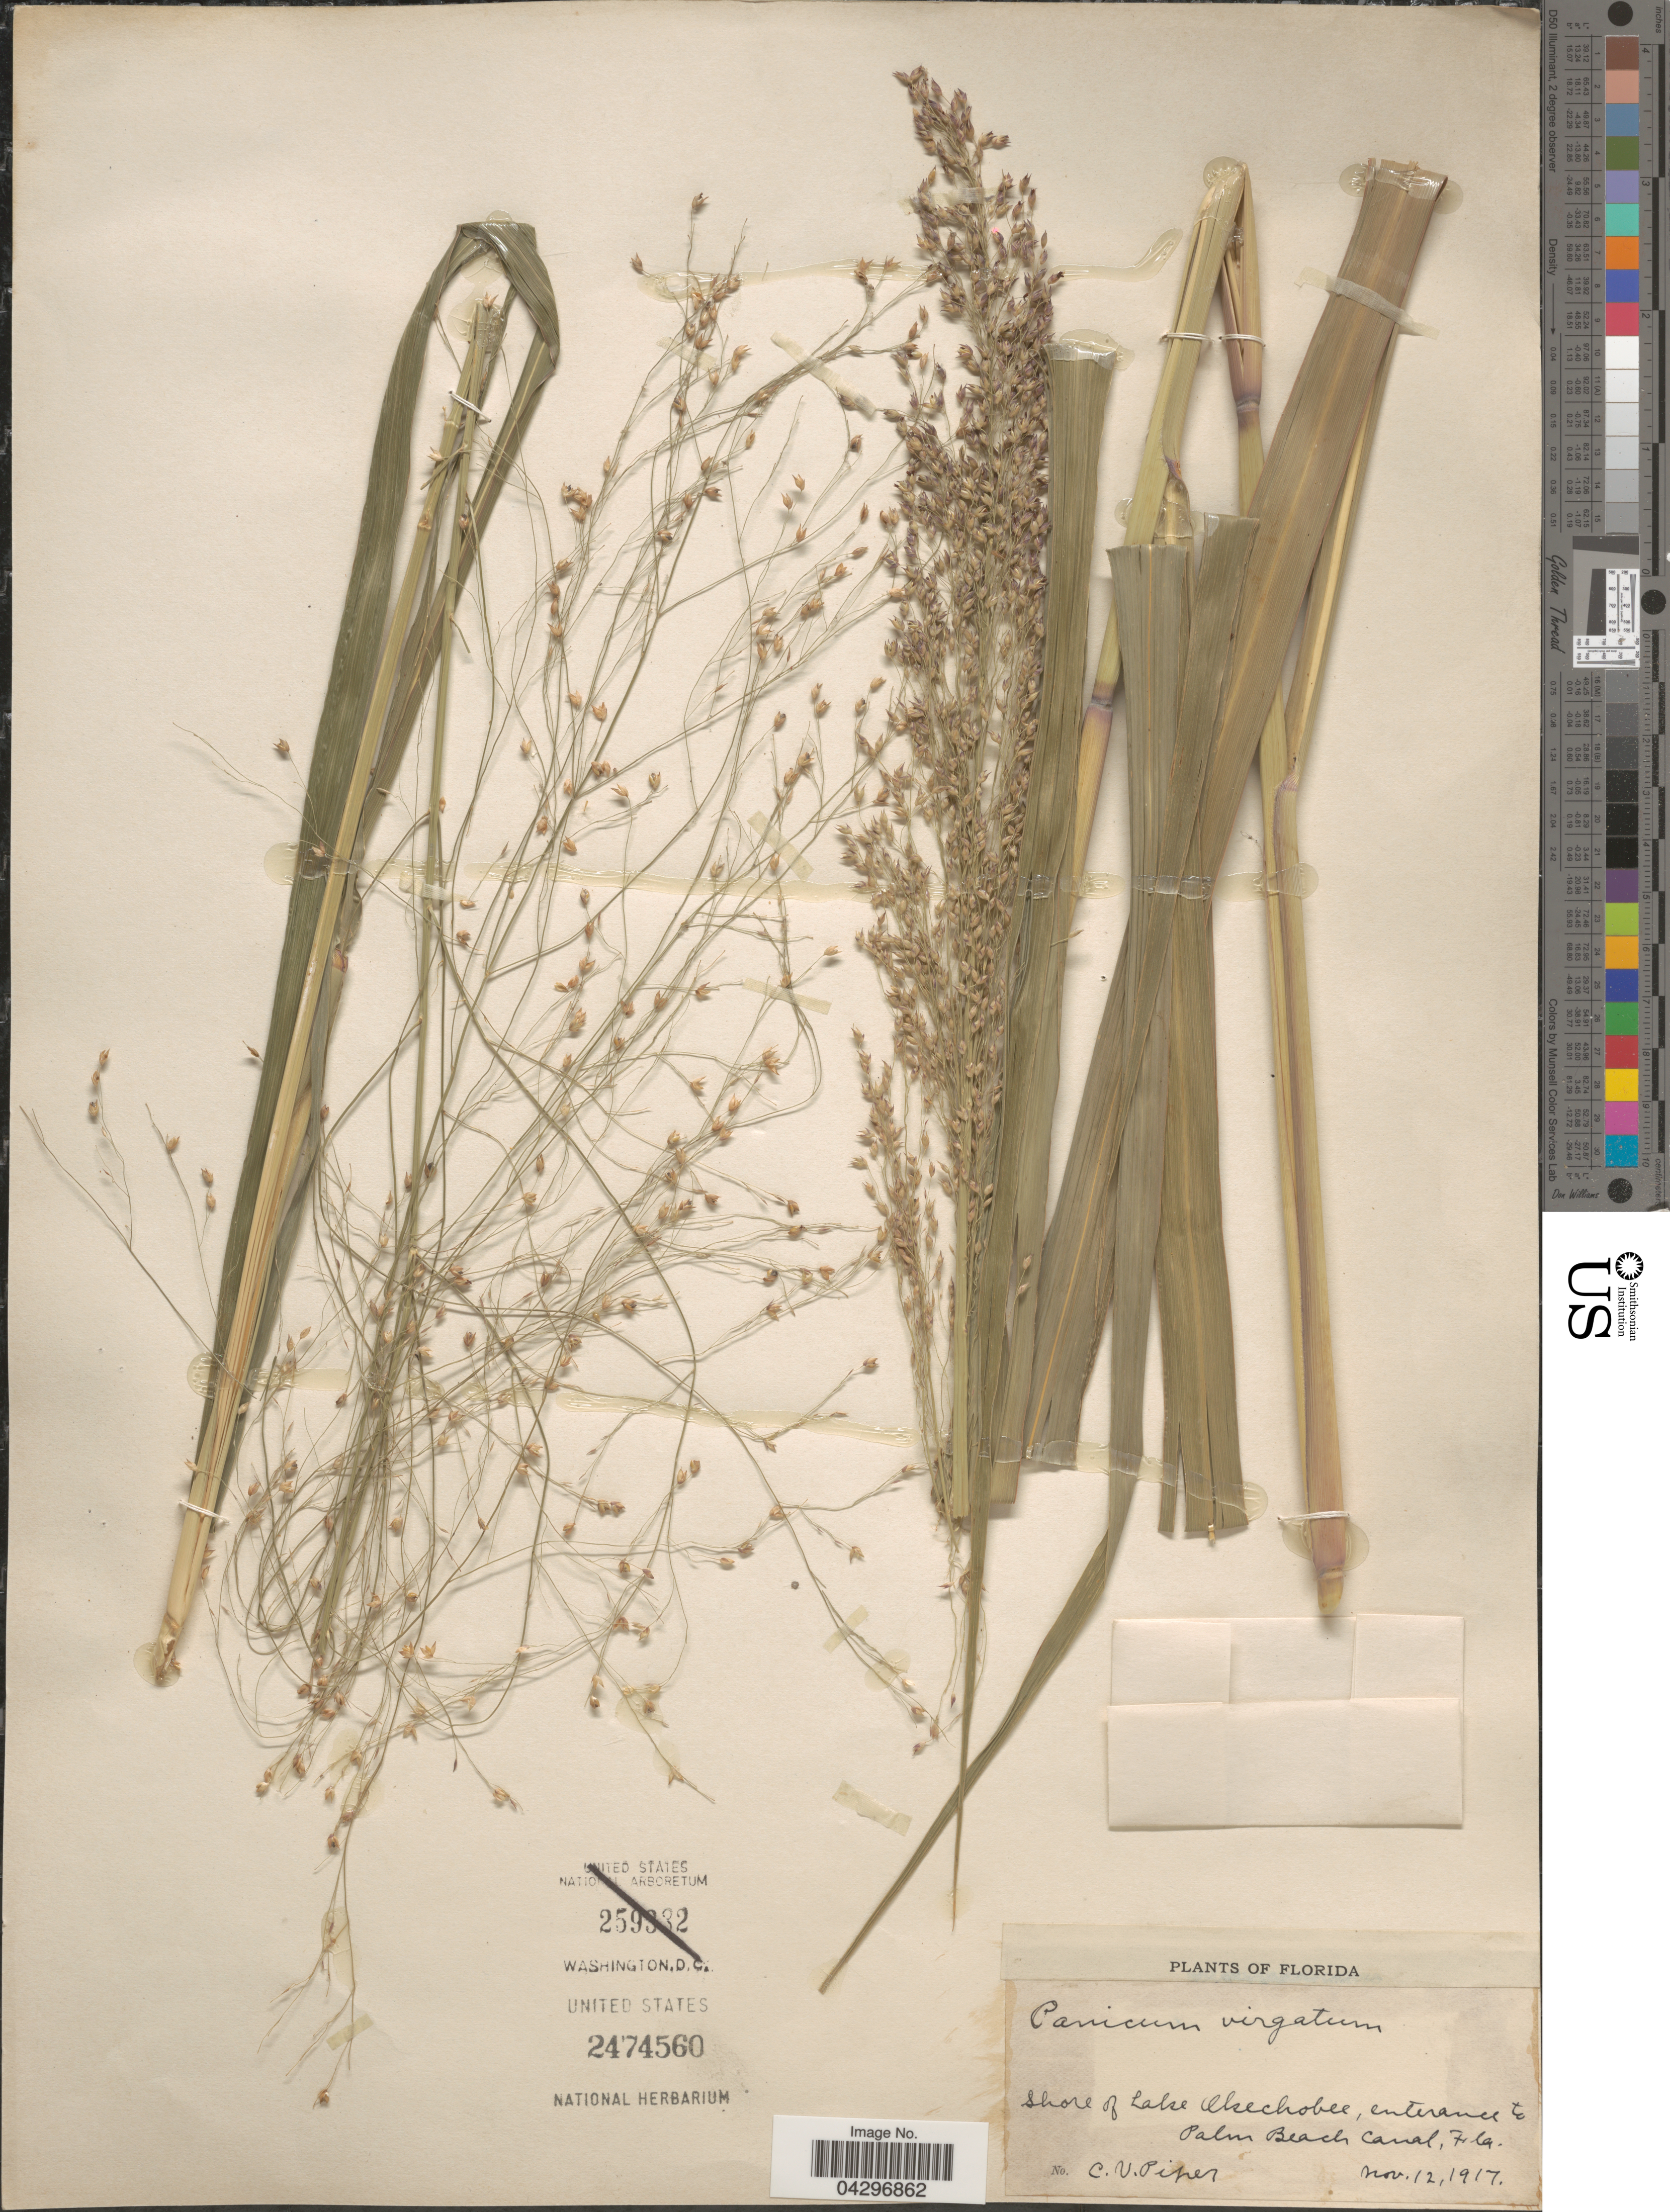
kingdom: Plantae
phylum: Tracheophyta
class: Liliopsida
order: Poales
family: Poaceae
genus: Panicum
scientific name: Panicum virgatum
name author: L.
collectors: C. V. Piper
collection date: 1917-11-12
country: United States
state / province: Florida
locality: Shore of Lake Okechobee, enterance to Palm Beach Canal.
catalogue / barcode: US 2474560